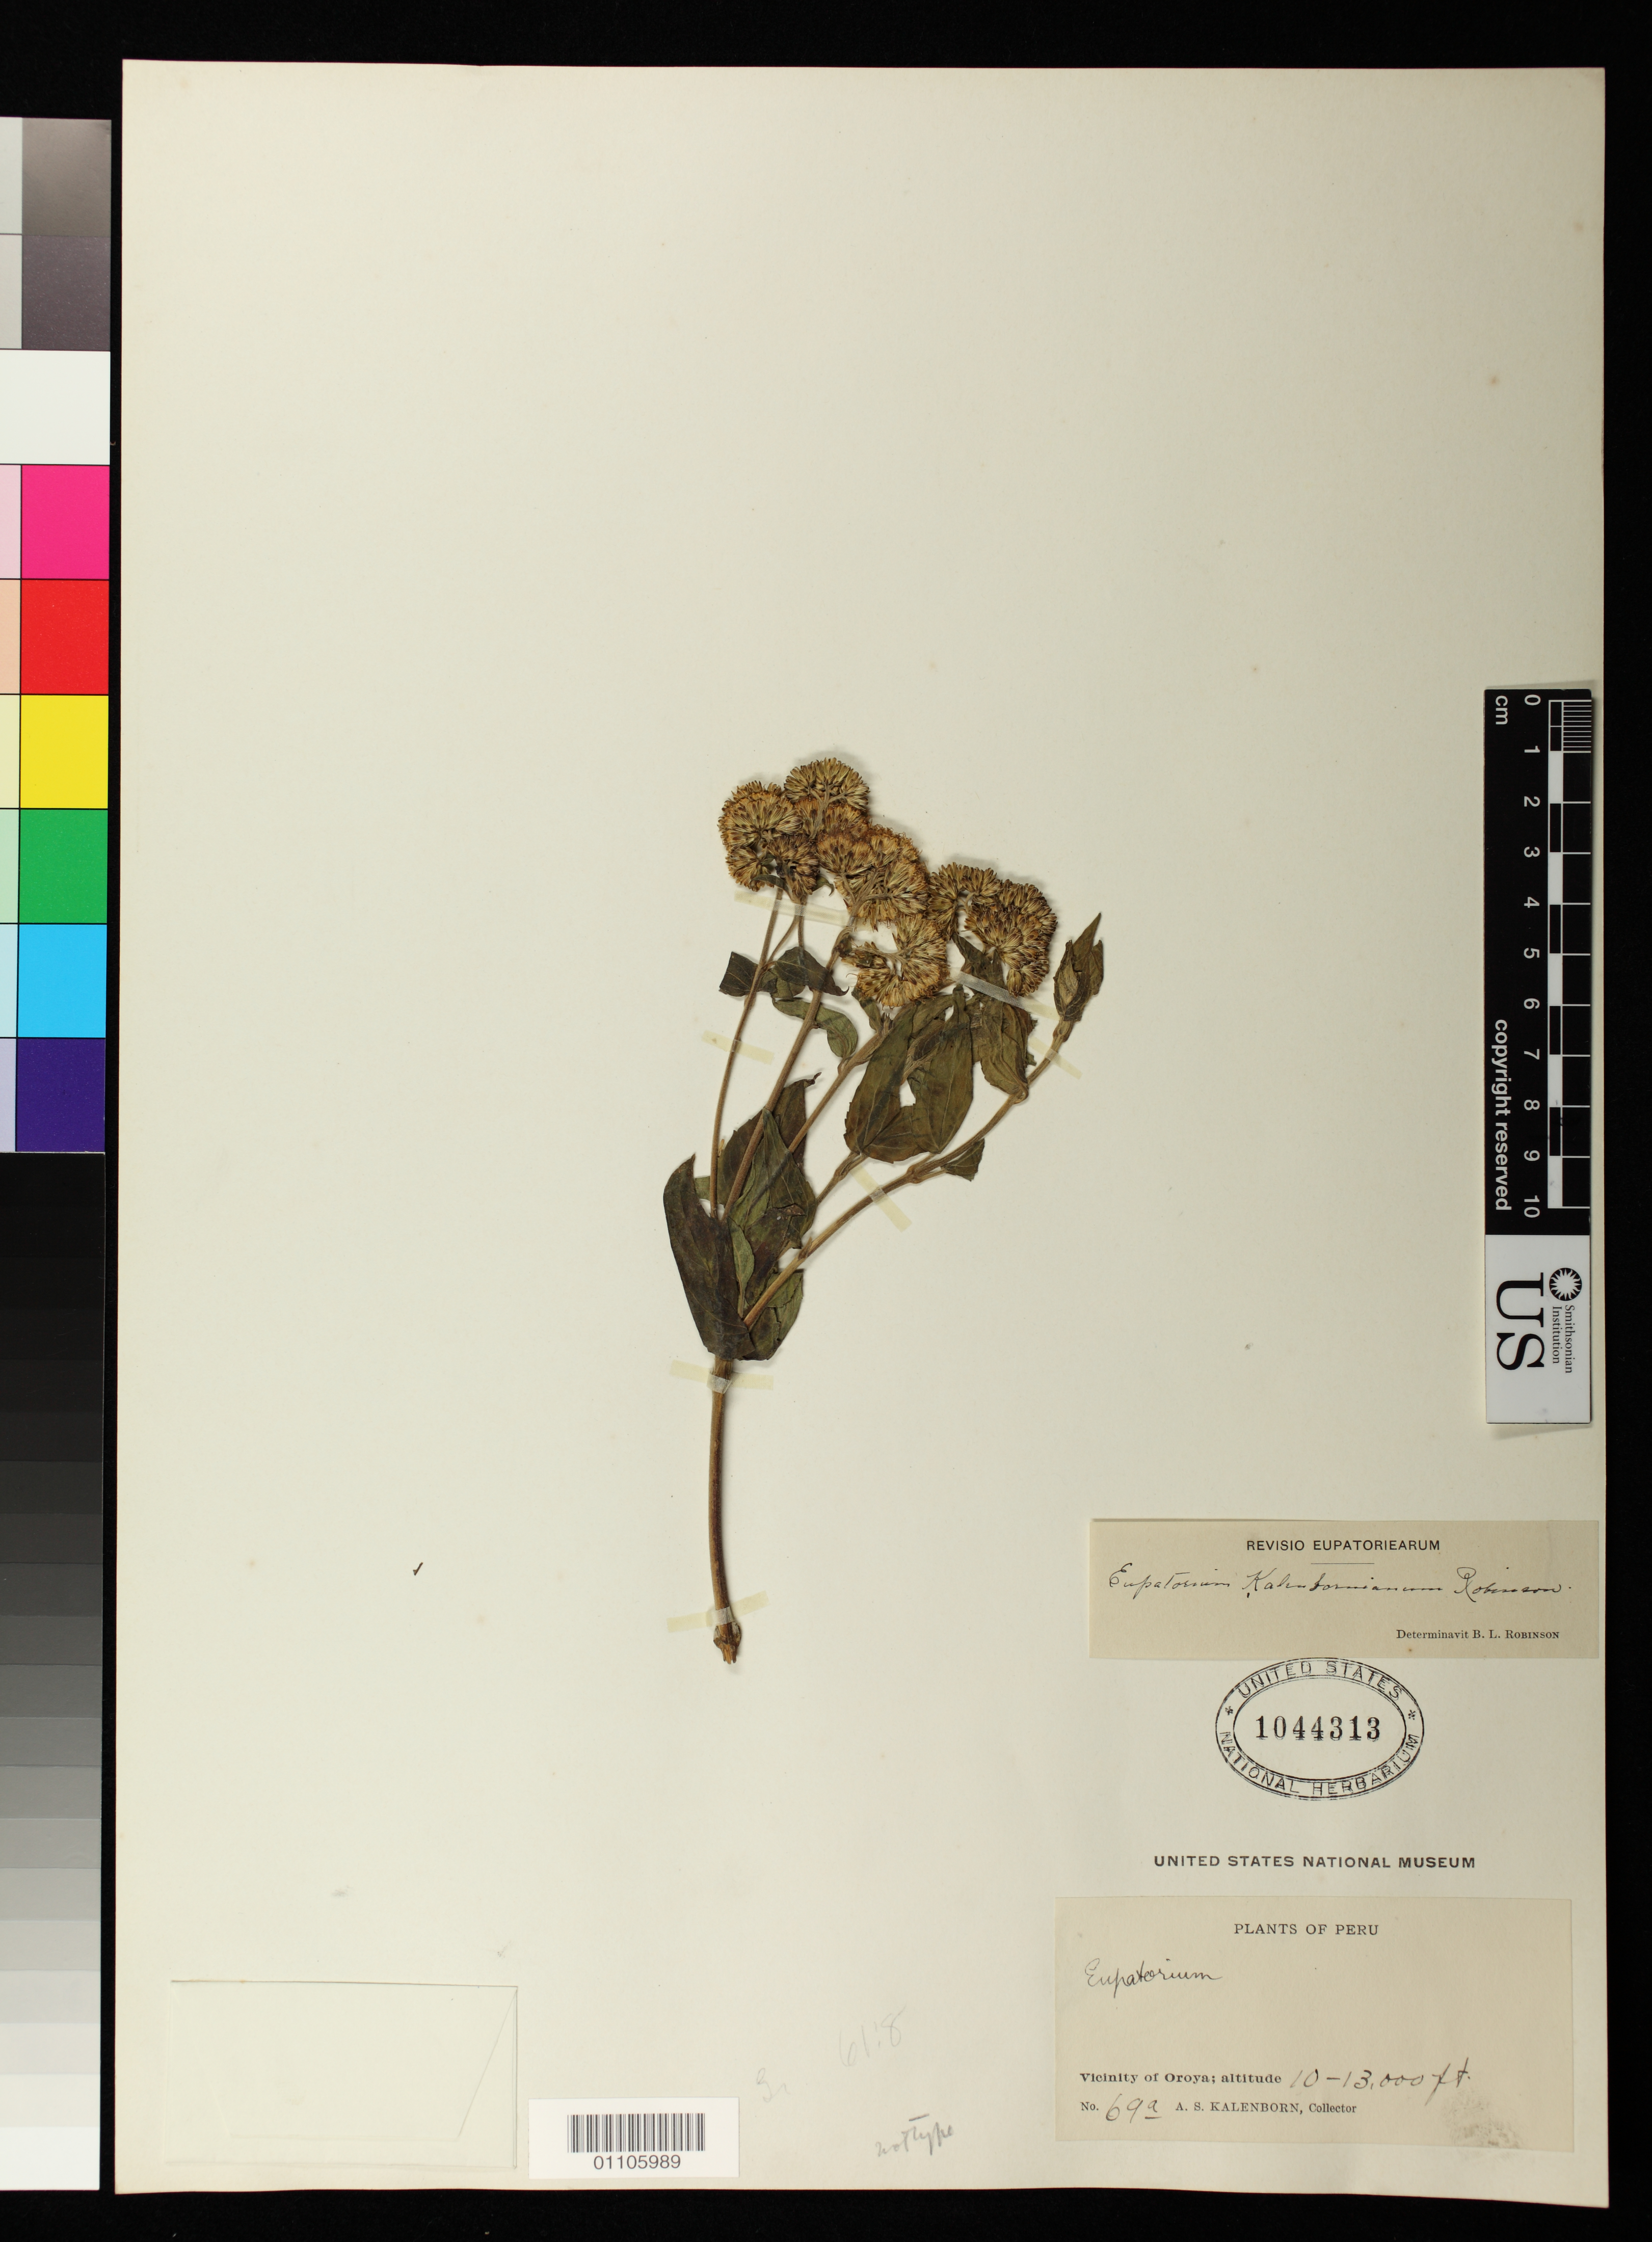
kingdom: Plantae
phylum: Tracheophyta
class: Magnoliopsida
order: Asterales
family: Asteraceae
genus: Eupatorium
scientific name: Eupatorium kalenbornianum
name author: B.L. Rob.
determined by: Robinson, B. L.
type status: Isotype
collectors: A. Kalenborn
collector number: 69 a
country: Peru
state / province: Junín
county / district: Yauli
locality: Vicinity of Oroya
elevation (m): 3048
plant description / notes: Although numbered "69 a" (holotype at NY is numbered "69" as cited in protologue) this appears to be a duplicate of the holotype.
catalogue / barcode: US 1044313